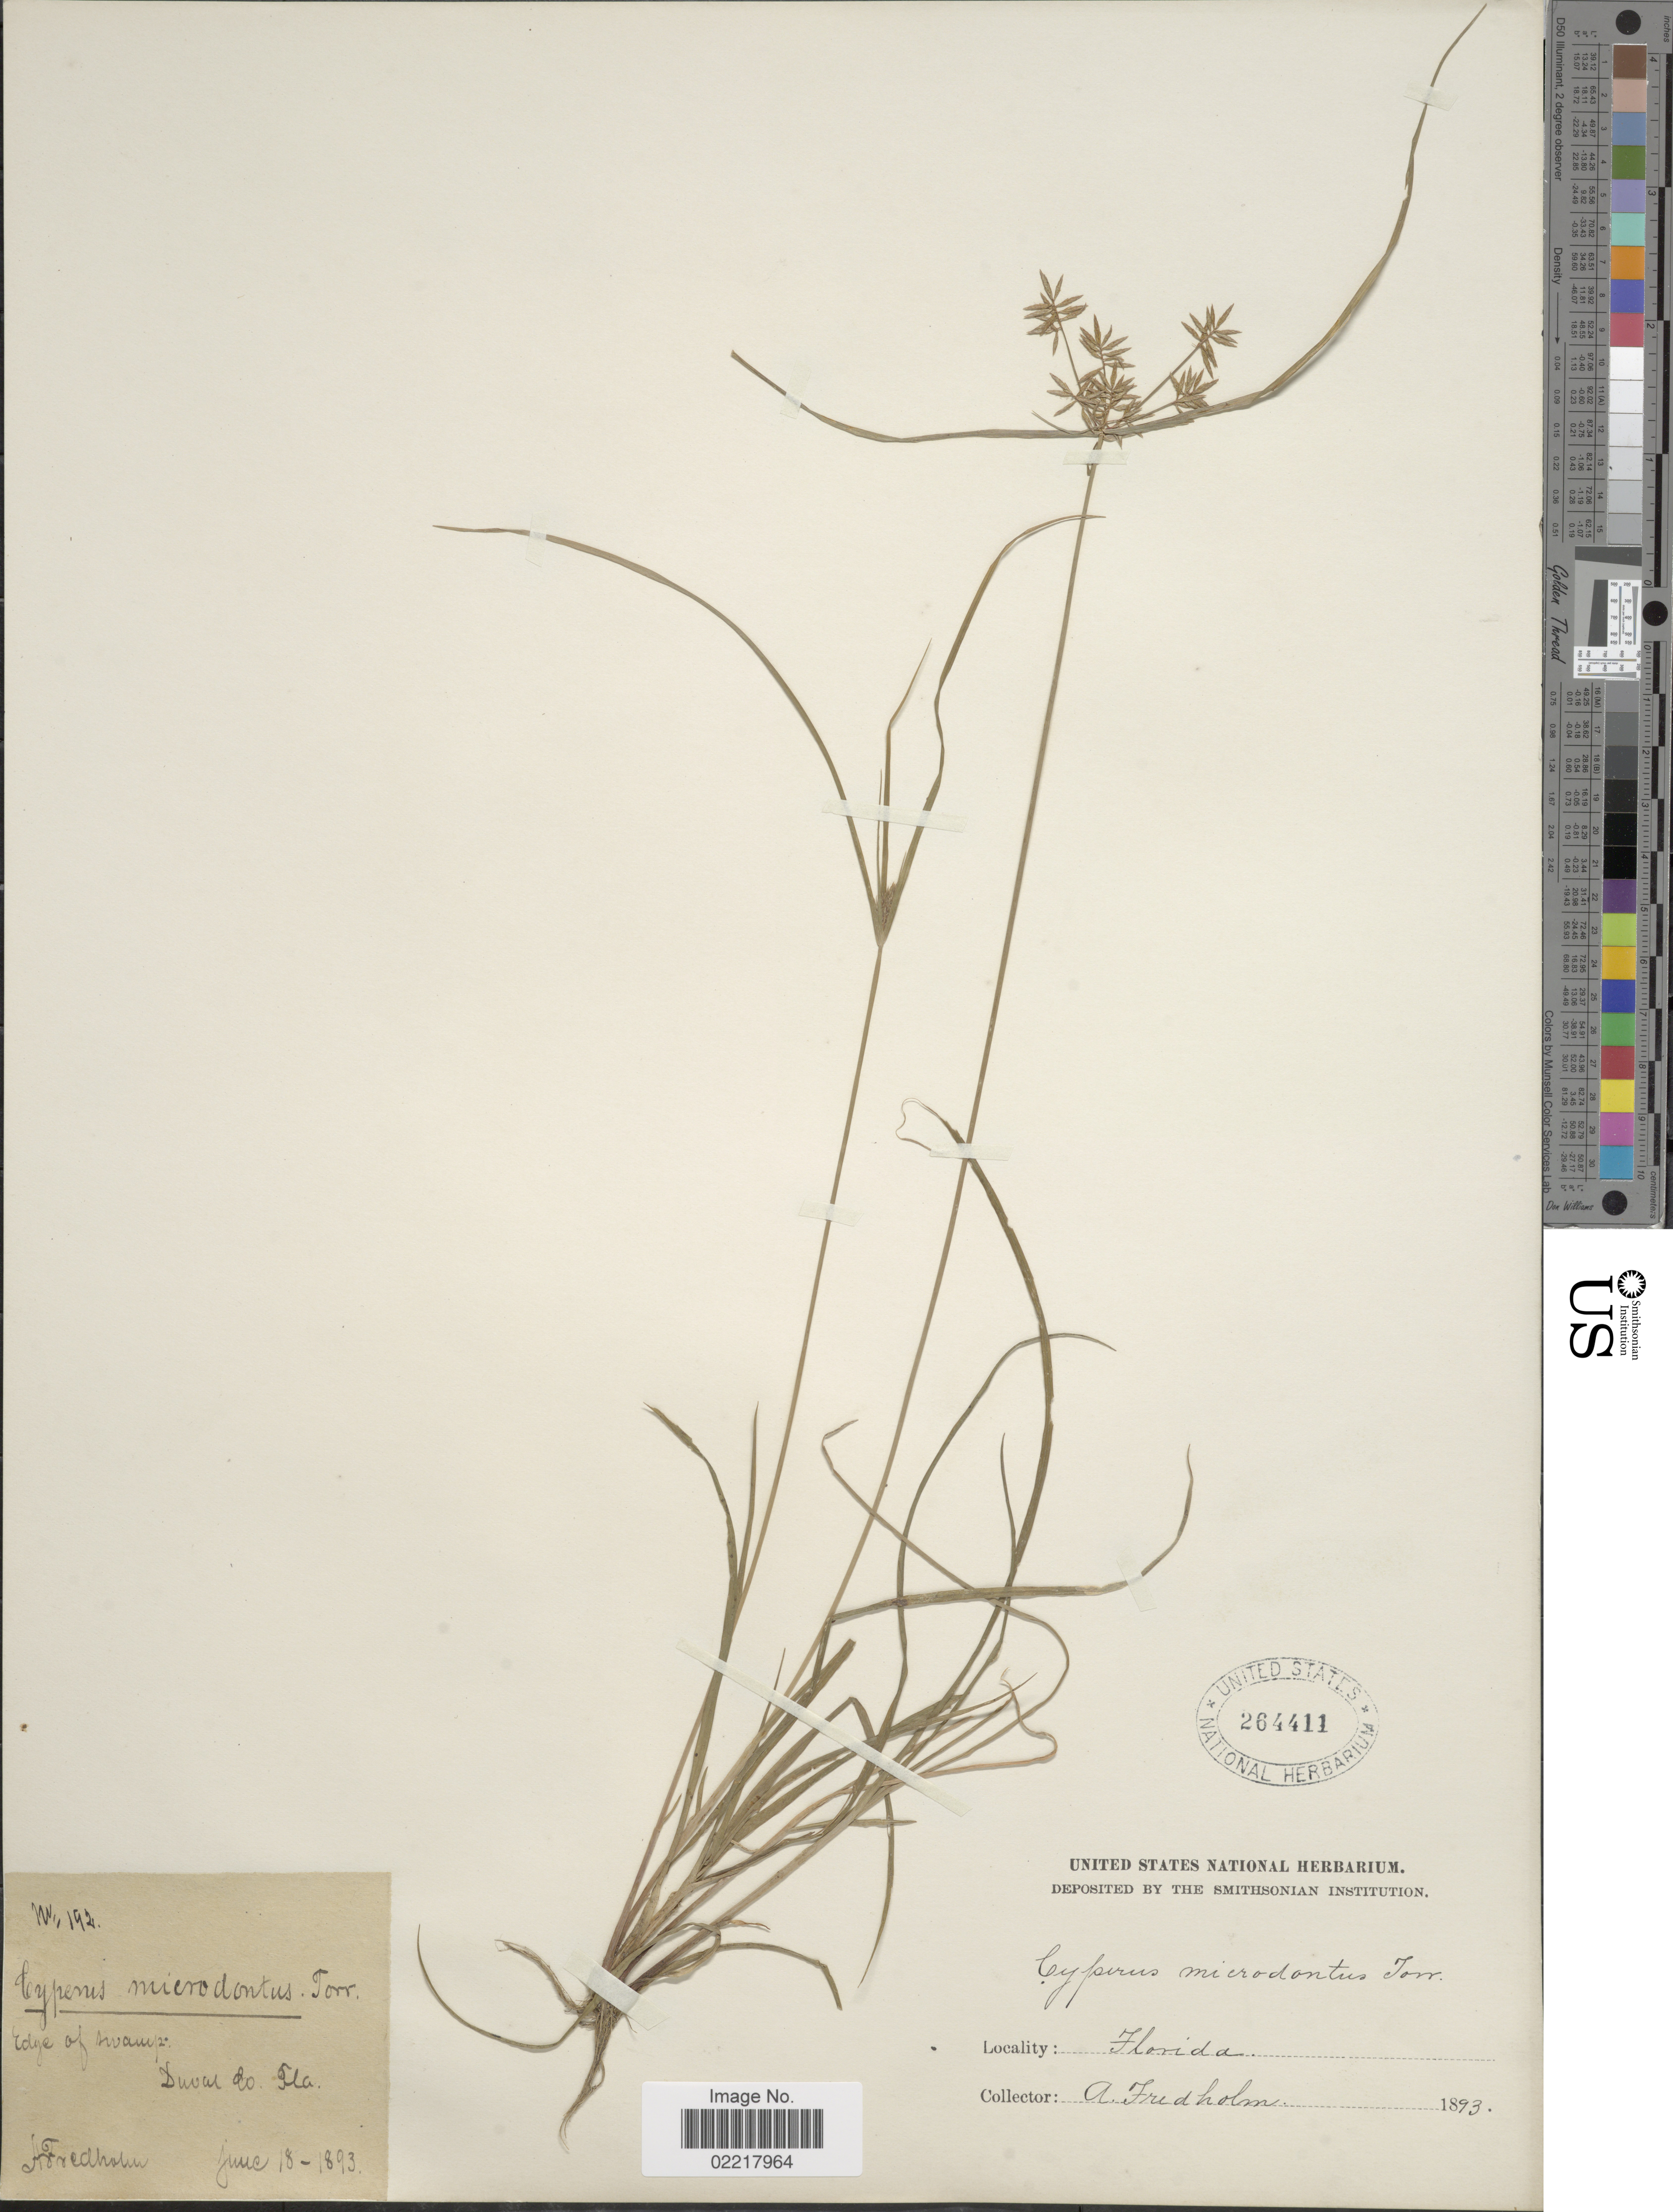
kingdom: Plantae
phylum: Tracheophyta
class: Liliopsida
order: Poales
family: Cyperaceae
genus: Cyperus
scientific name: Cyperus polystachyos var. texensis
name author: (Torr.) Fernald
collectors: A. Fredholm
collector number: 192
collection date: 1893-06-18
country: United States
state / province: Florida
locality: Edge of swamp: Duval Co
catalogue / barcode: US 264411